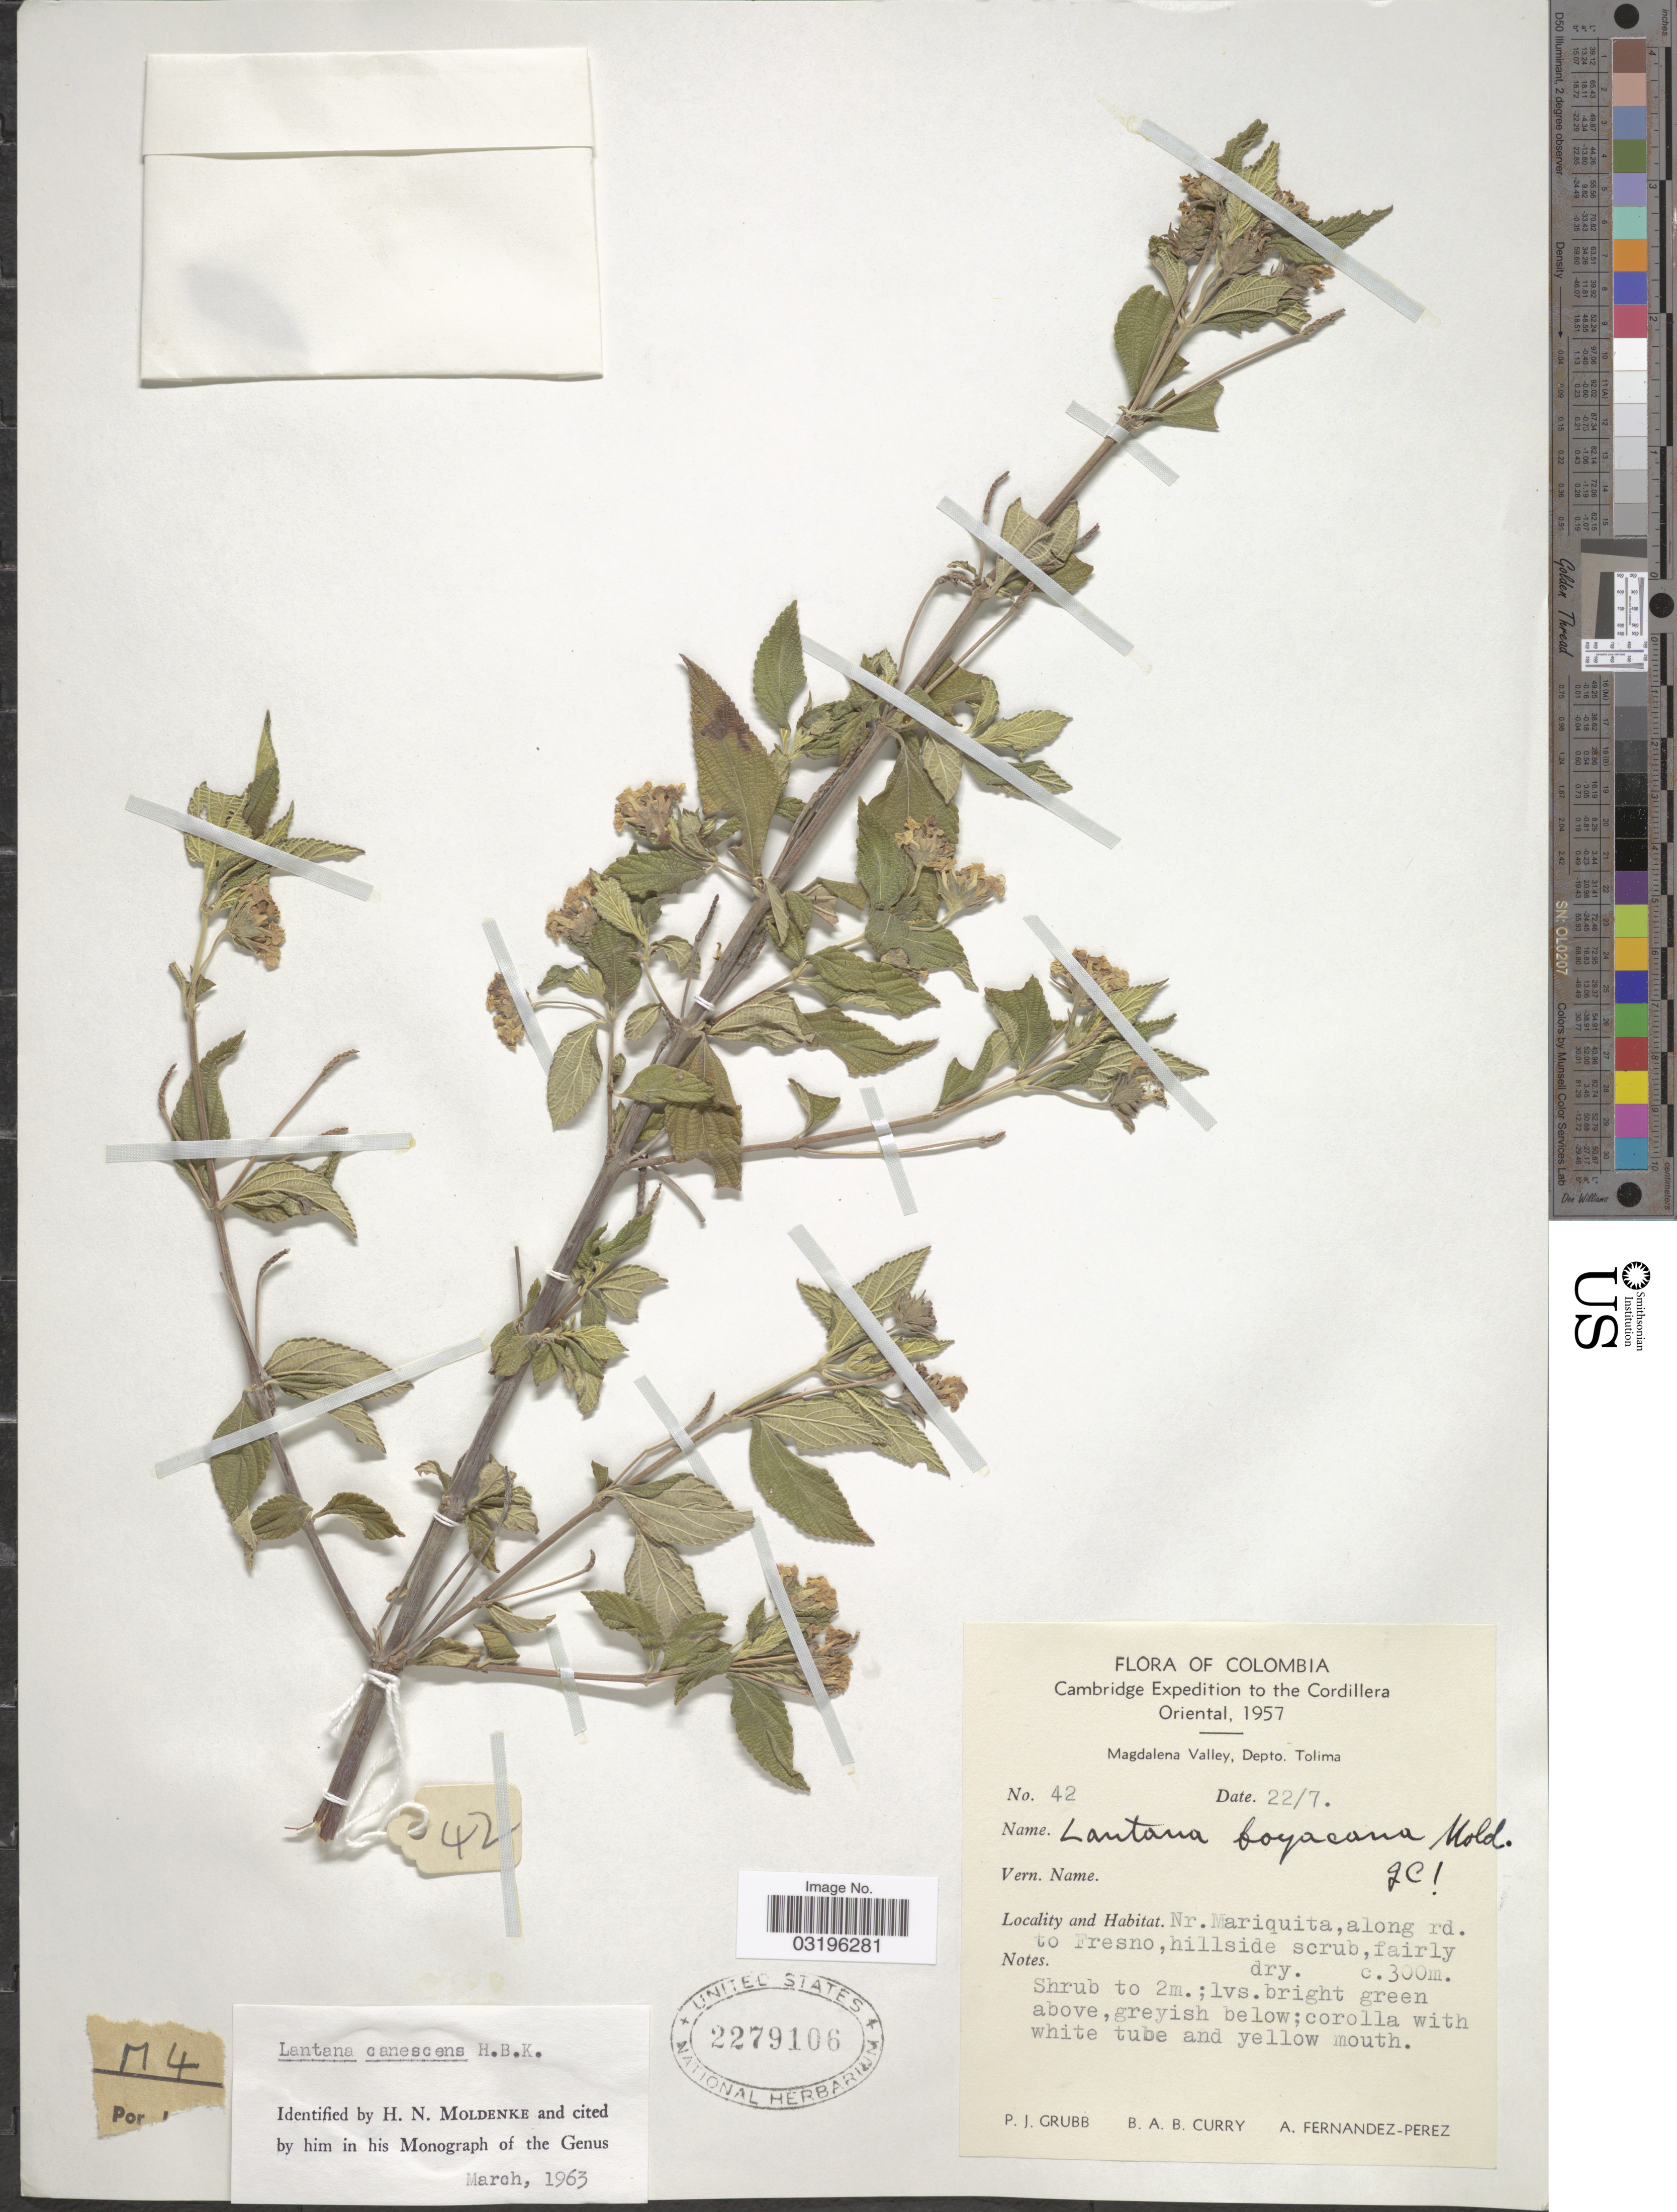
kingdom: Plantae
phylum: Tracheophyta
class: Magnoliopsida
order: Lamiales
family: Verbenaceae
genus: Lantana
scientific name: Lantana canescens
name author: Kunth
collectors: P. J. Grubb, B. A. B. Curry & A. Fernández-Pérez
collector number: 42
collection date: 1957-07-22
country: Colombia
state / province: Tolima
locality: Cordillera Oriental. Magdalena Valley, Depto. Tolima. Nr. Mariquita, along rd. to Fresno, hillside scrub.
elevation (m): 300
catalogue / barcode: US 2279106